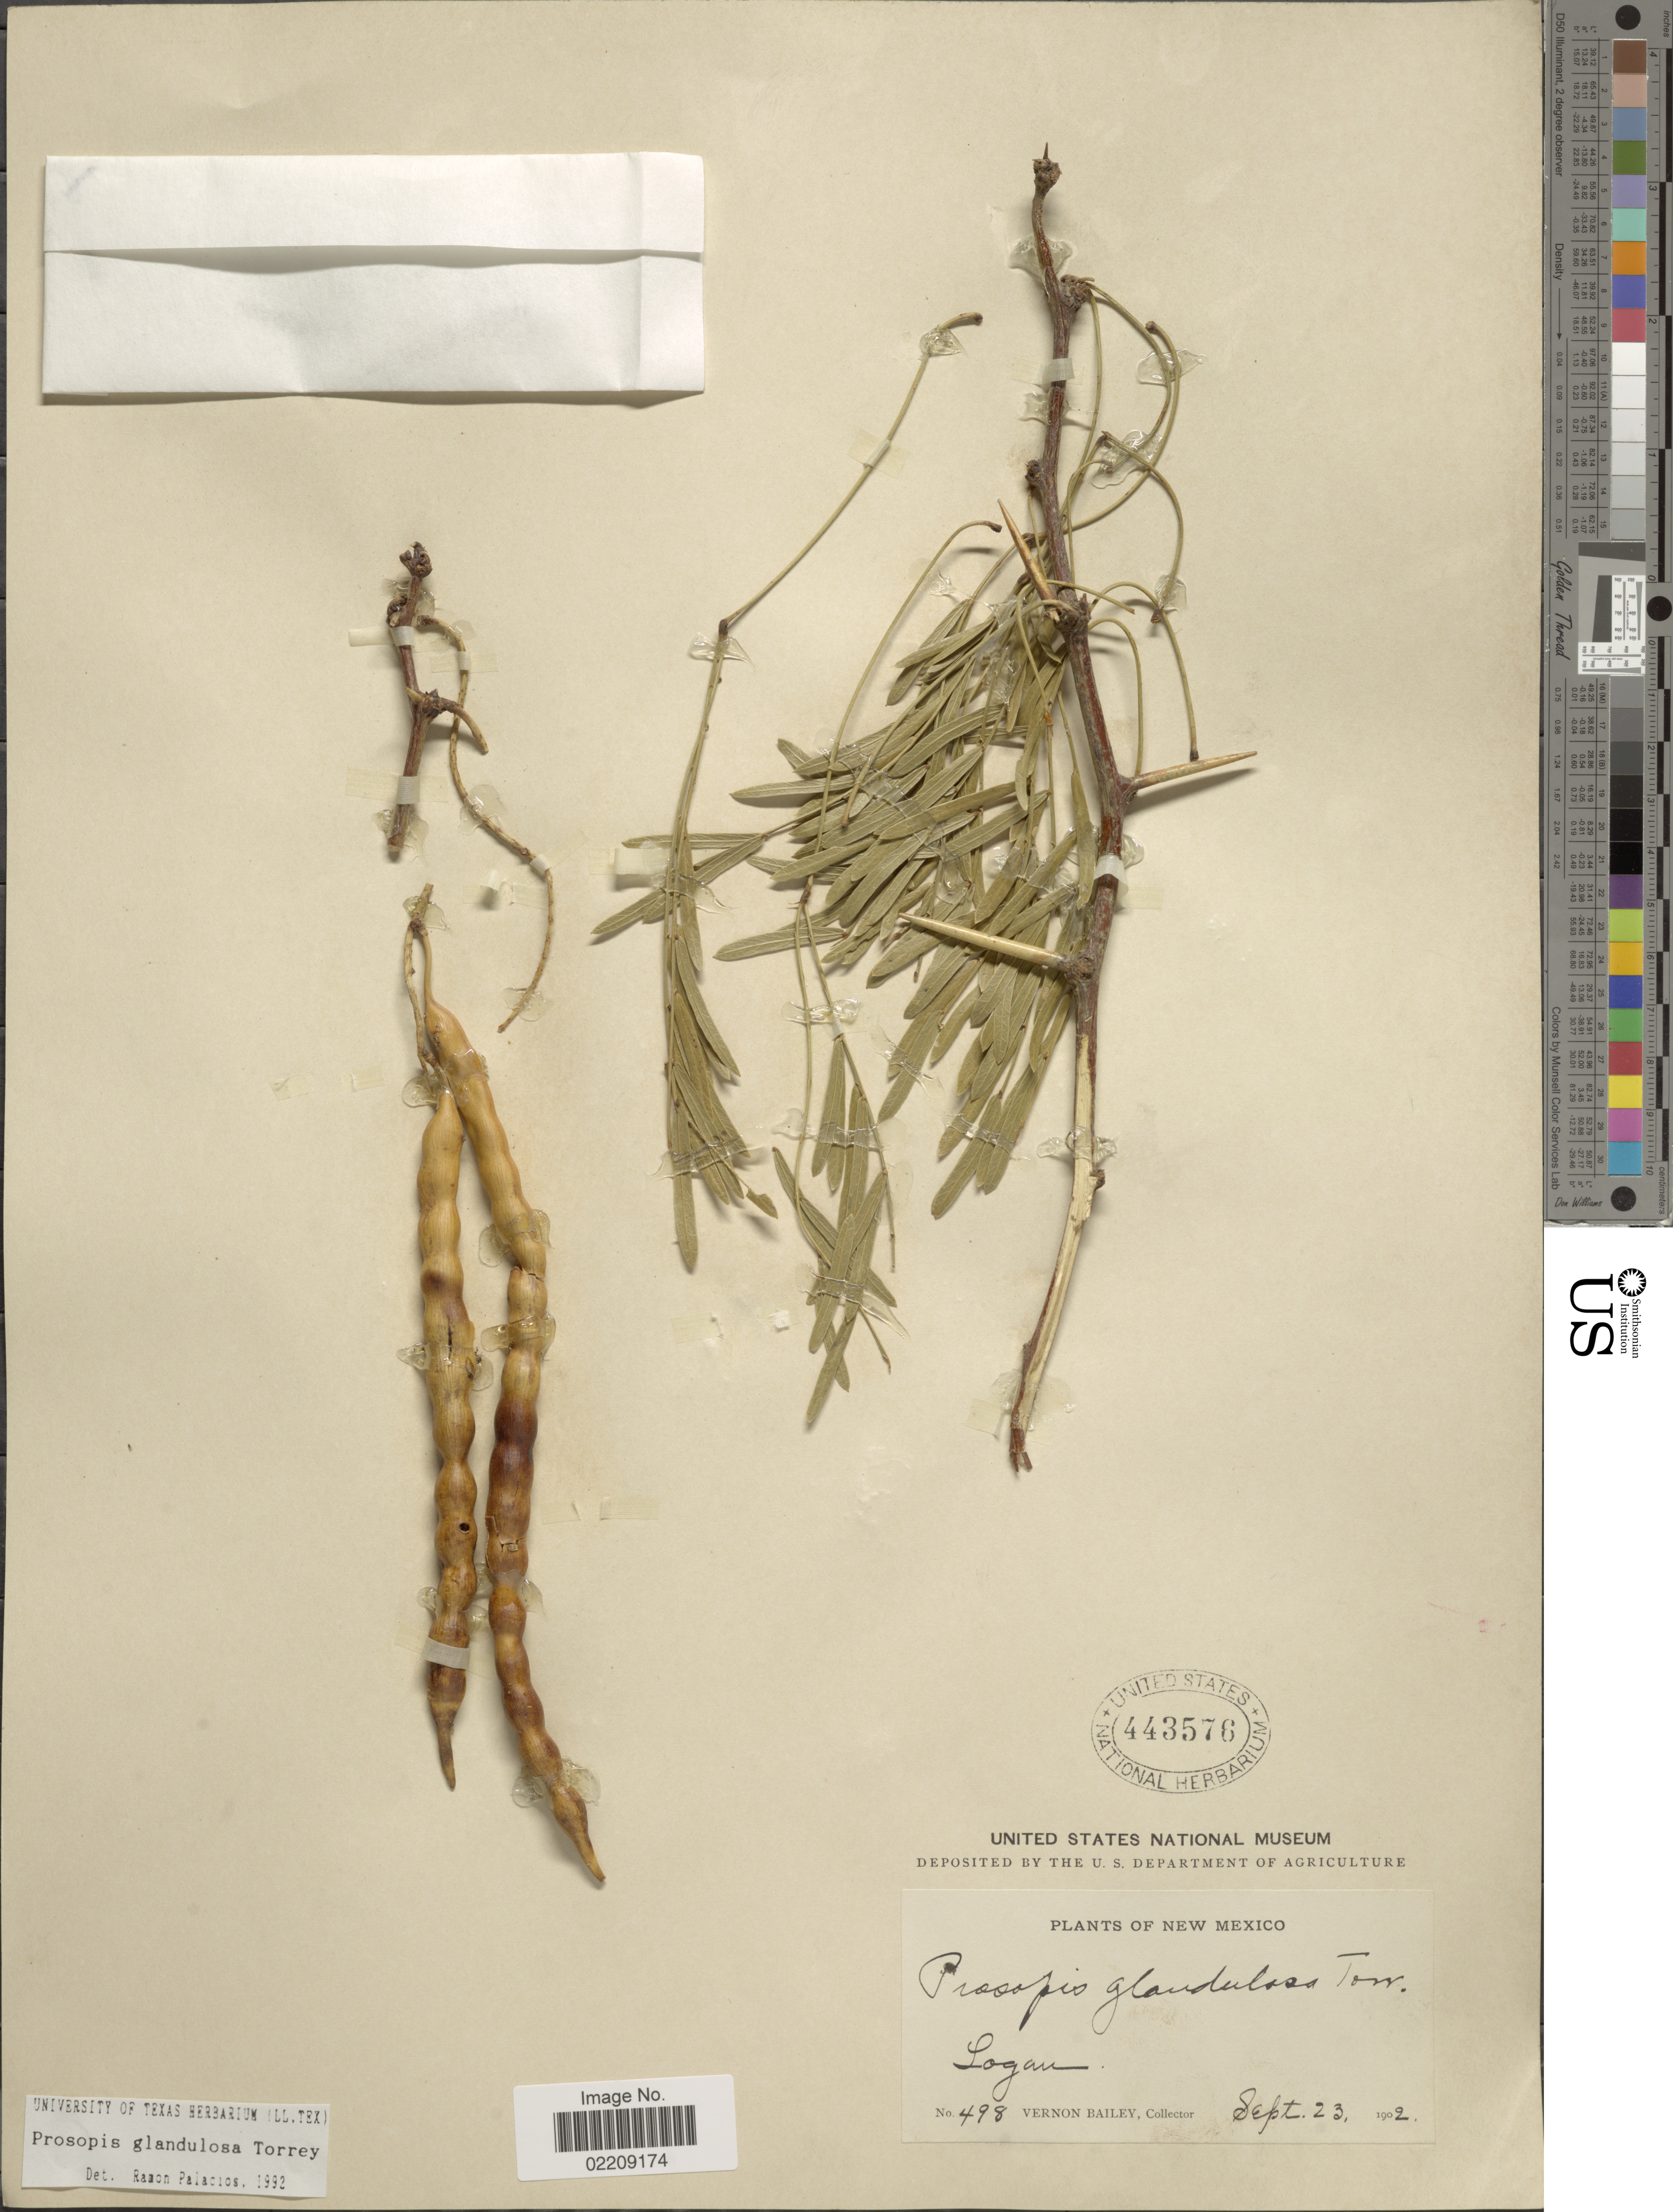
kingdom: Plantae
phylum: Tracheophyta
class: Magnoliopsida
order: Fabales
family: Fabaceae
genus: Neltuma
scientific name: Neltuma glandulosa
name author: (Torr.) Britton & Rose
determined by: Strong, Mark T., (BOT), Smithsonian Institution - National Museum of Natural History (UNITED STATES)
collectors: V. O. Bailey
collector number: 498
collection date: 1902-09-23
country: United States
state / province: New Mexico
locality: Logan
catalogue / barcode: US 443576